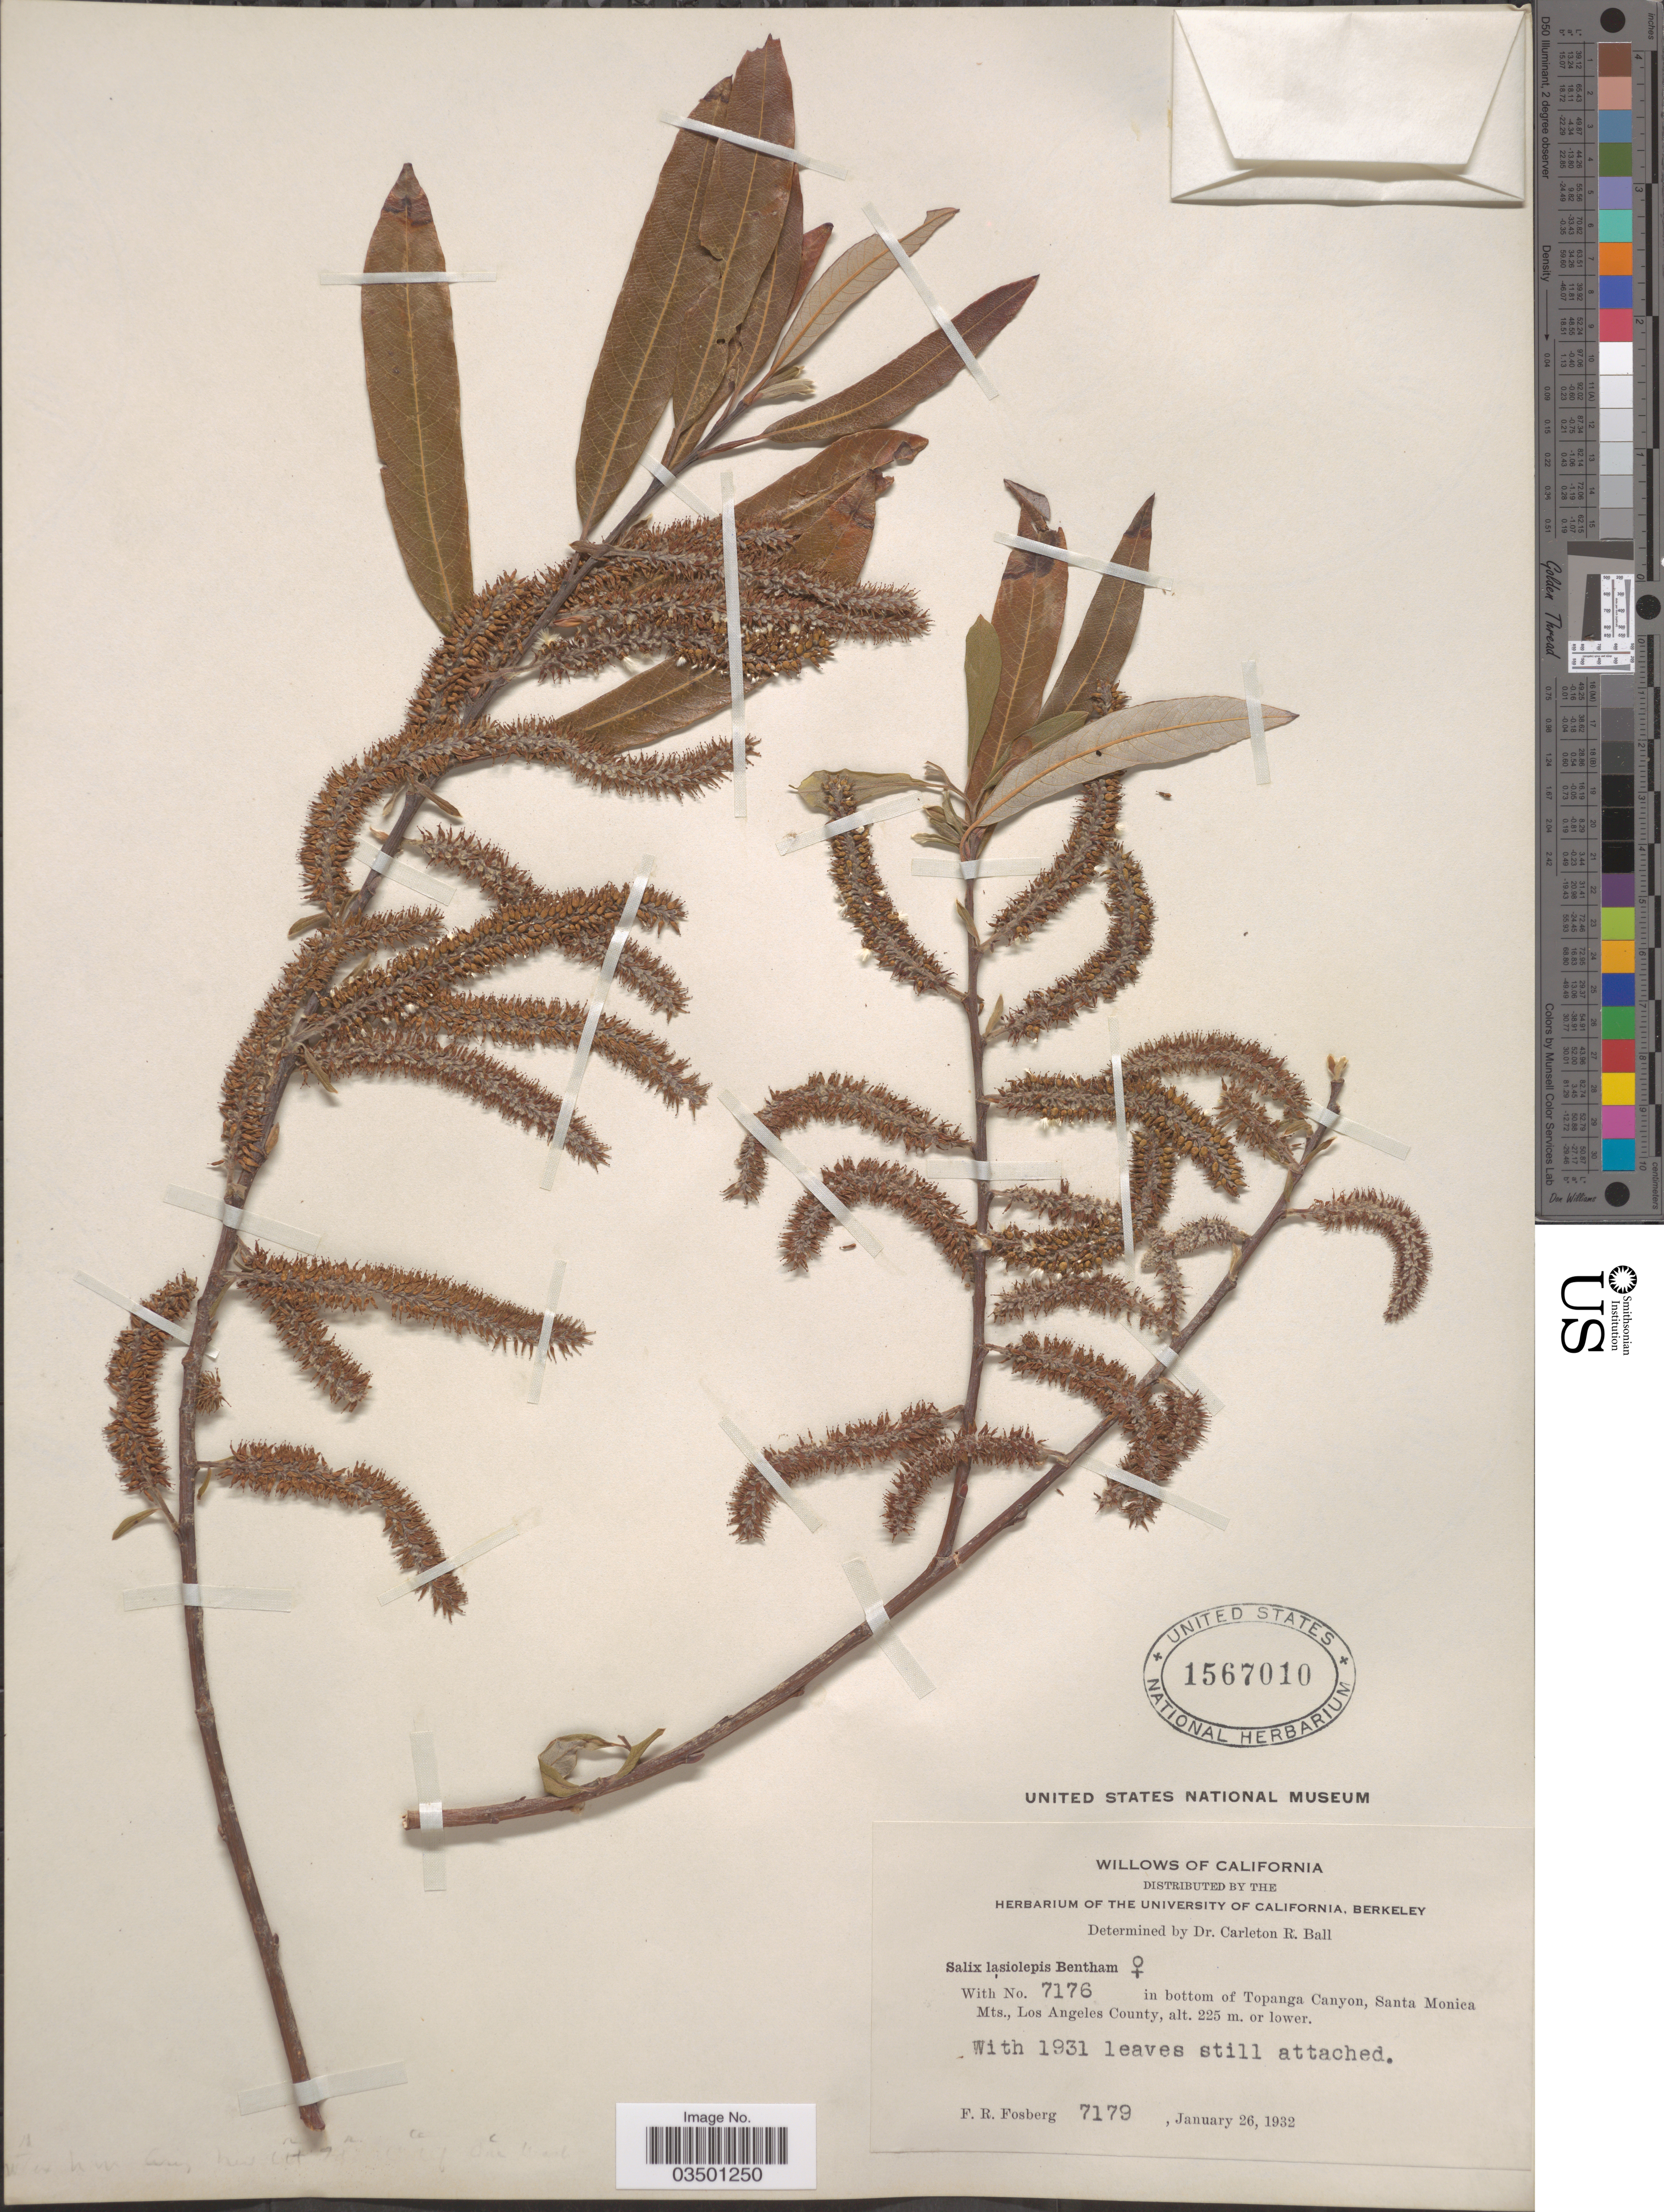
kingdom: Plantae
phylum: Tracheophyta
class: Magnoliopsida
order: Malpighiales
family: Salicaceae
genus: Salix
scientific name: Salix lasiolepis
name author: Benth.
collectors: F. R. Fosberg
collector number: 7179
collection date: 1932-01-26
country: United States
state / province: California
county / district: Los Angeles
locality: In bottom of Topanga Canyon, Santa Monica Mts., Los Angeles County.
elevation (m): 225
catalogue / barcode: US 1567010